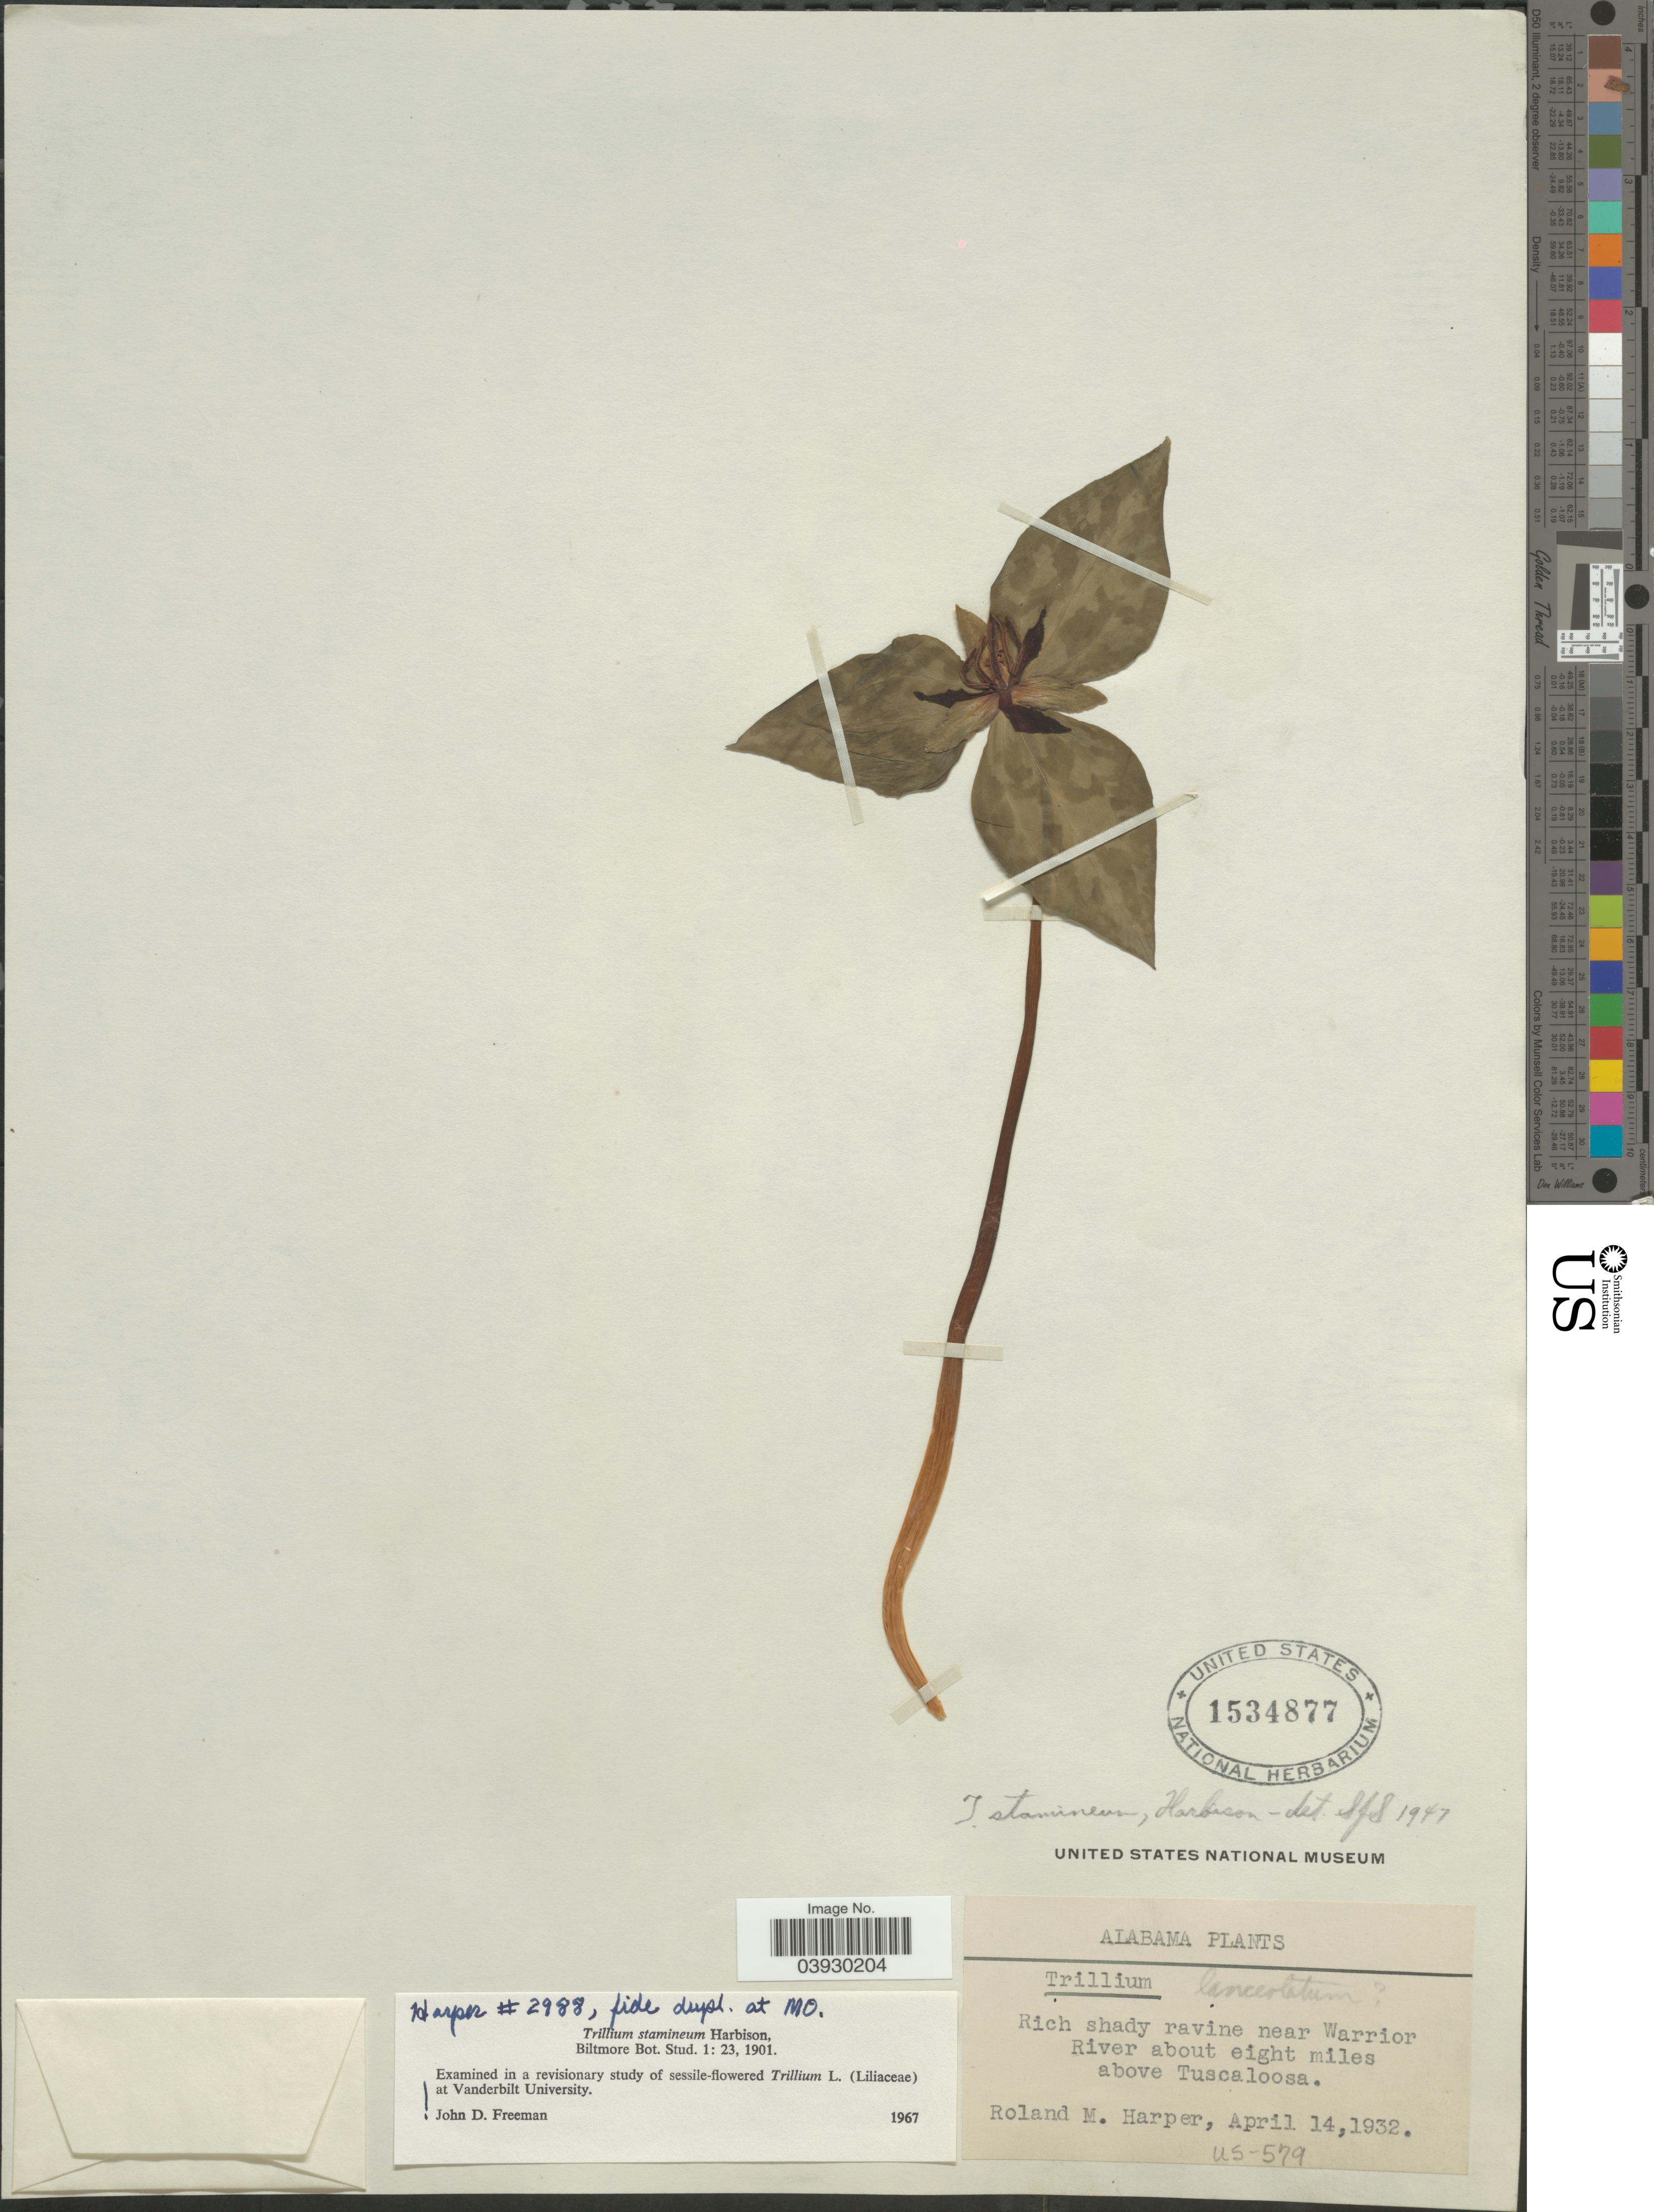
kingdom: Plantae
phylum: Tracheophyta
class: Liliopsida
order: Liliales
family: Melanthiaceae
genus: Trillium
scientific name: Trillium stamineum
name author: Harb.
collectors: R. M. Harper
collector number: US-579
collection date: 1932-04-14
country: United States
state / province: Alabama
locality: Rich shady ravine near Warrior River about eight miles above Tuscaloosa.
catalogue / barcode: US 1534877